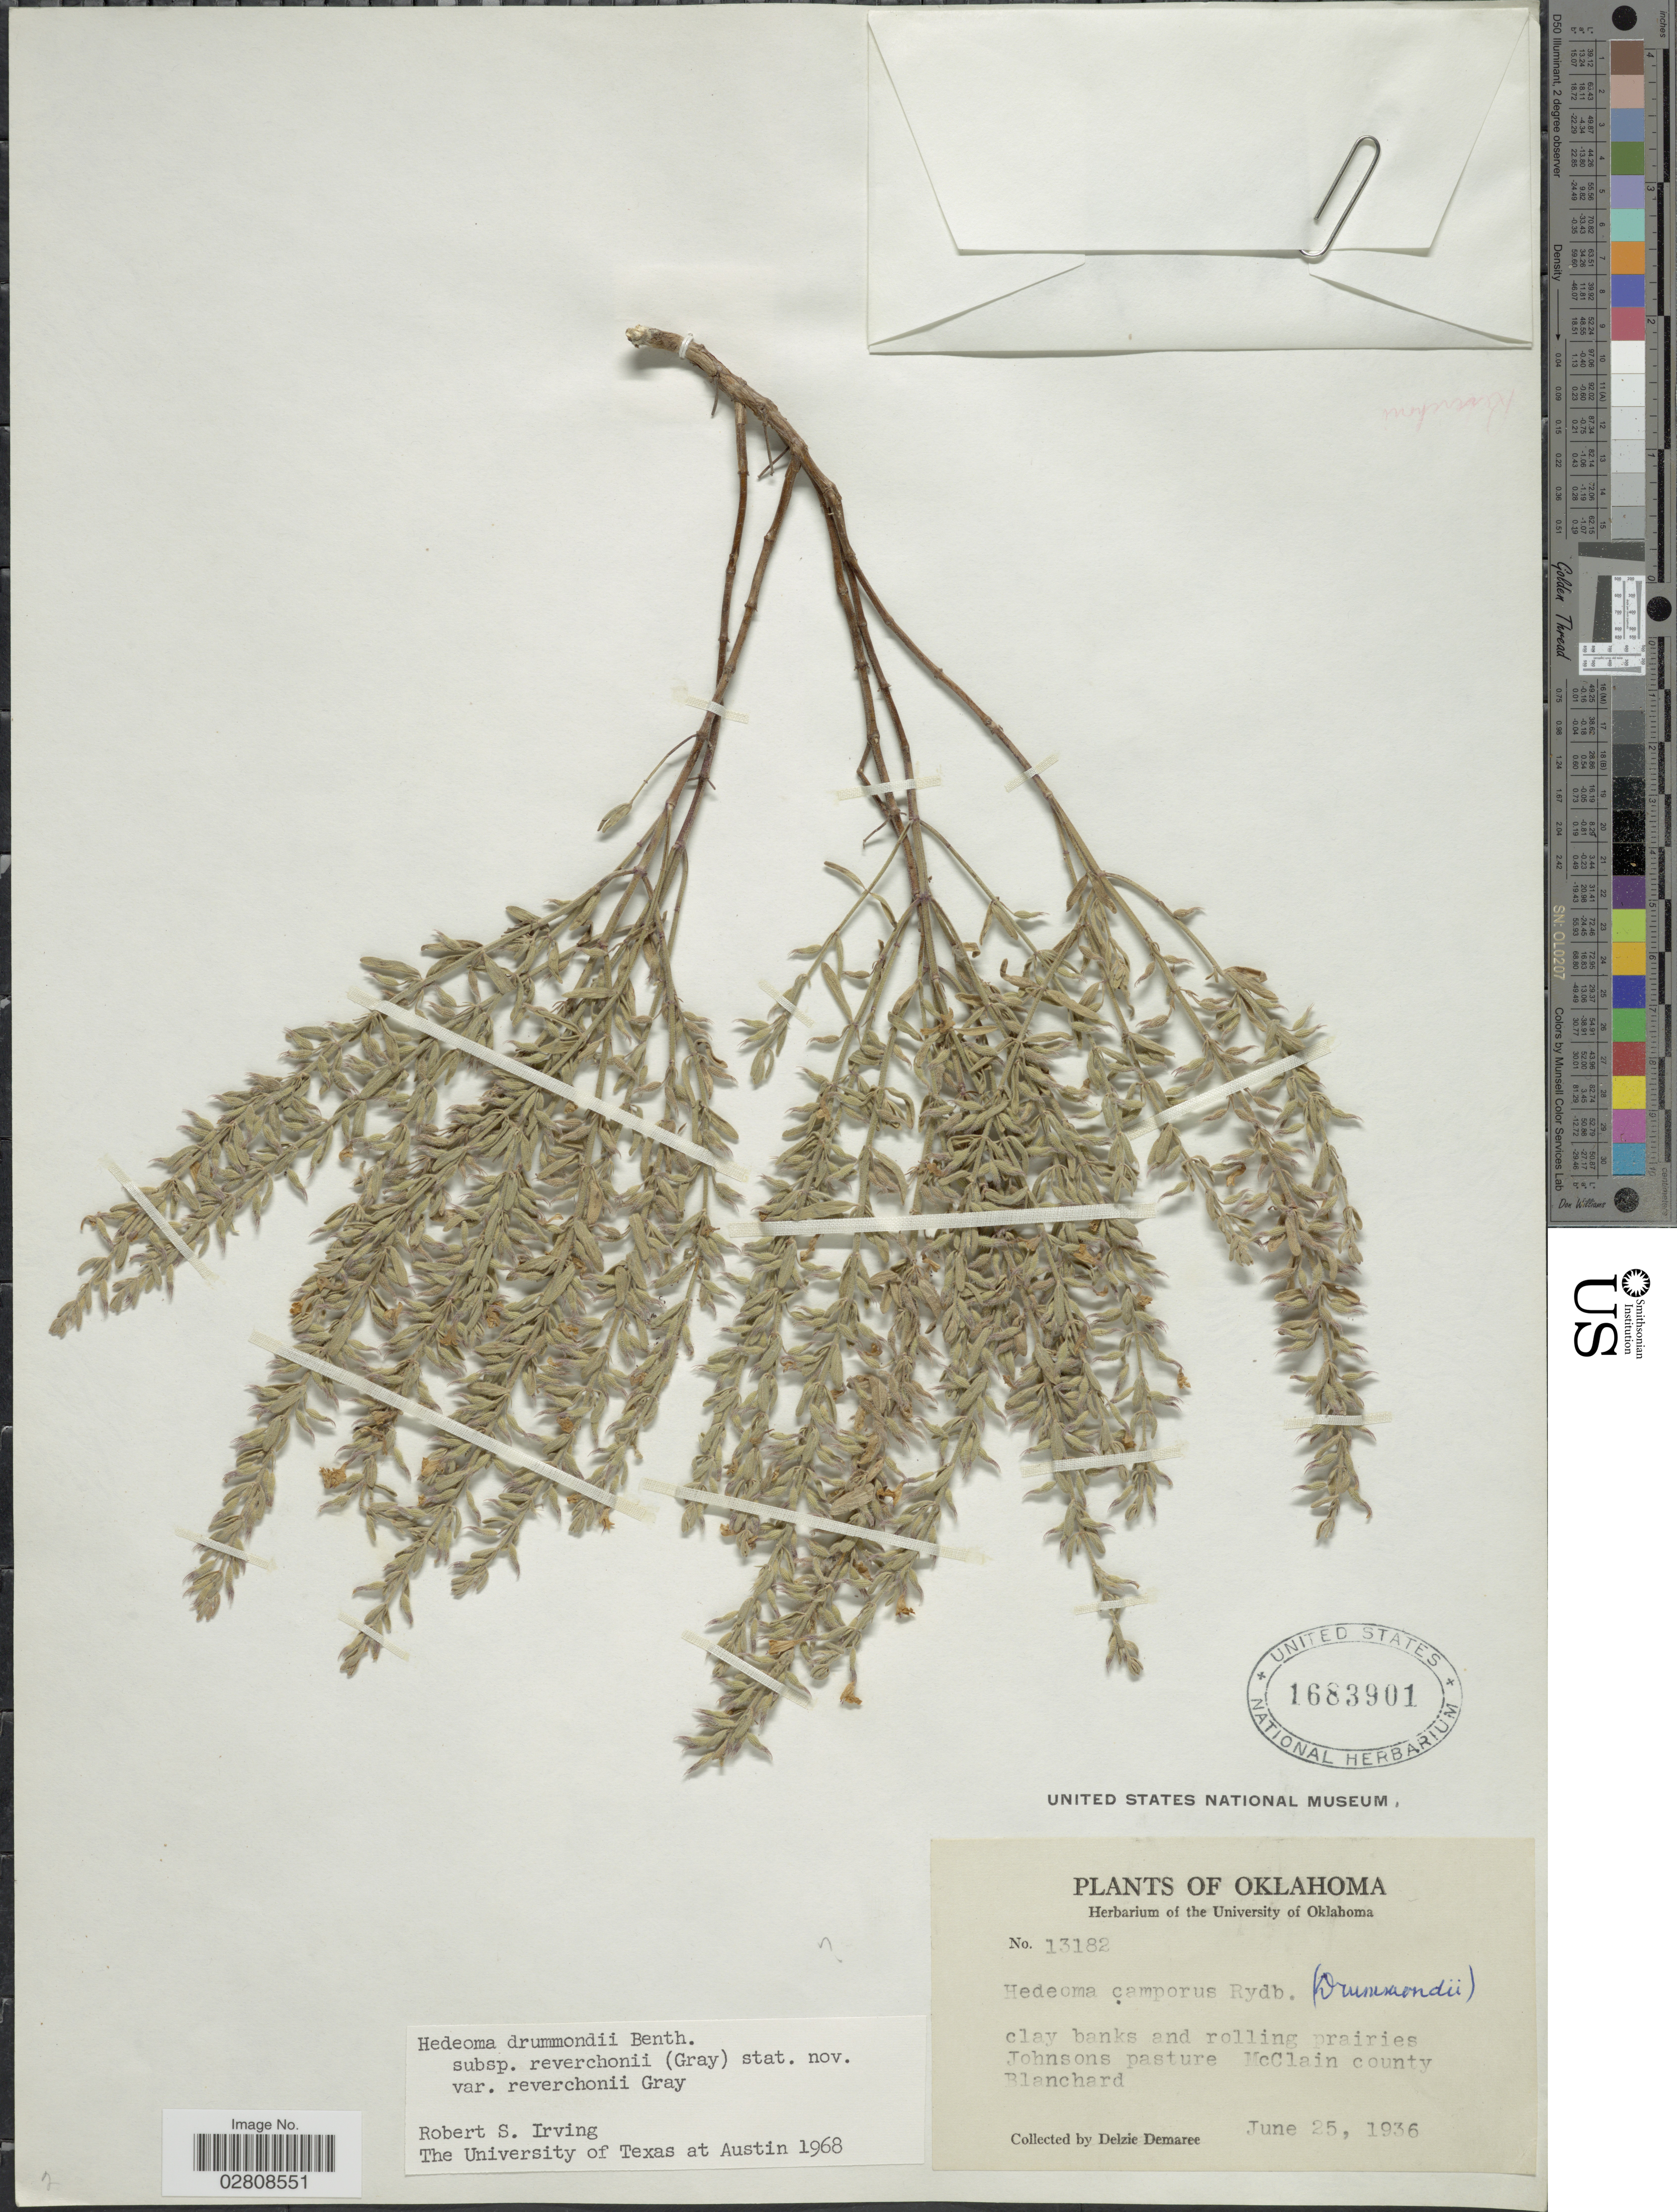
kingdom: Plantae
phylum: Tracheophyta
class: Magnoliopsida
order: Lamiales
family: Lamiaceae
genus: Hedeoma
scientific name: Hedeoma drummondii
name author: Benth.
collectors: D. Demaree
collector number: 13182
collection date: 1936-06-25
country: United States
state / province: Oklahoma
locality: Clay banks and rolling prairies Johnsons pasture McClain county Blanchard.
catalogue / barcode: US 1683901